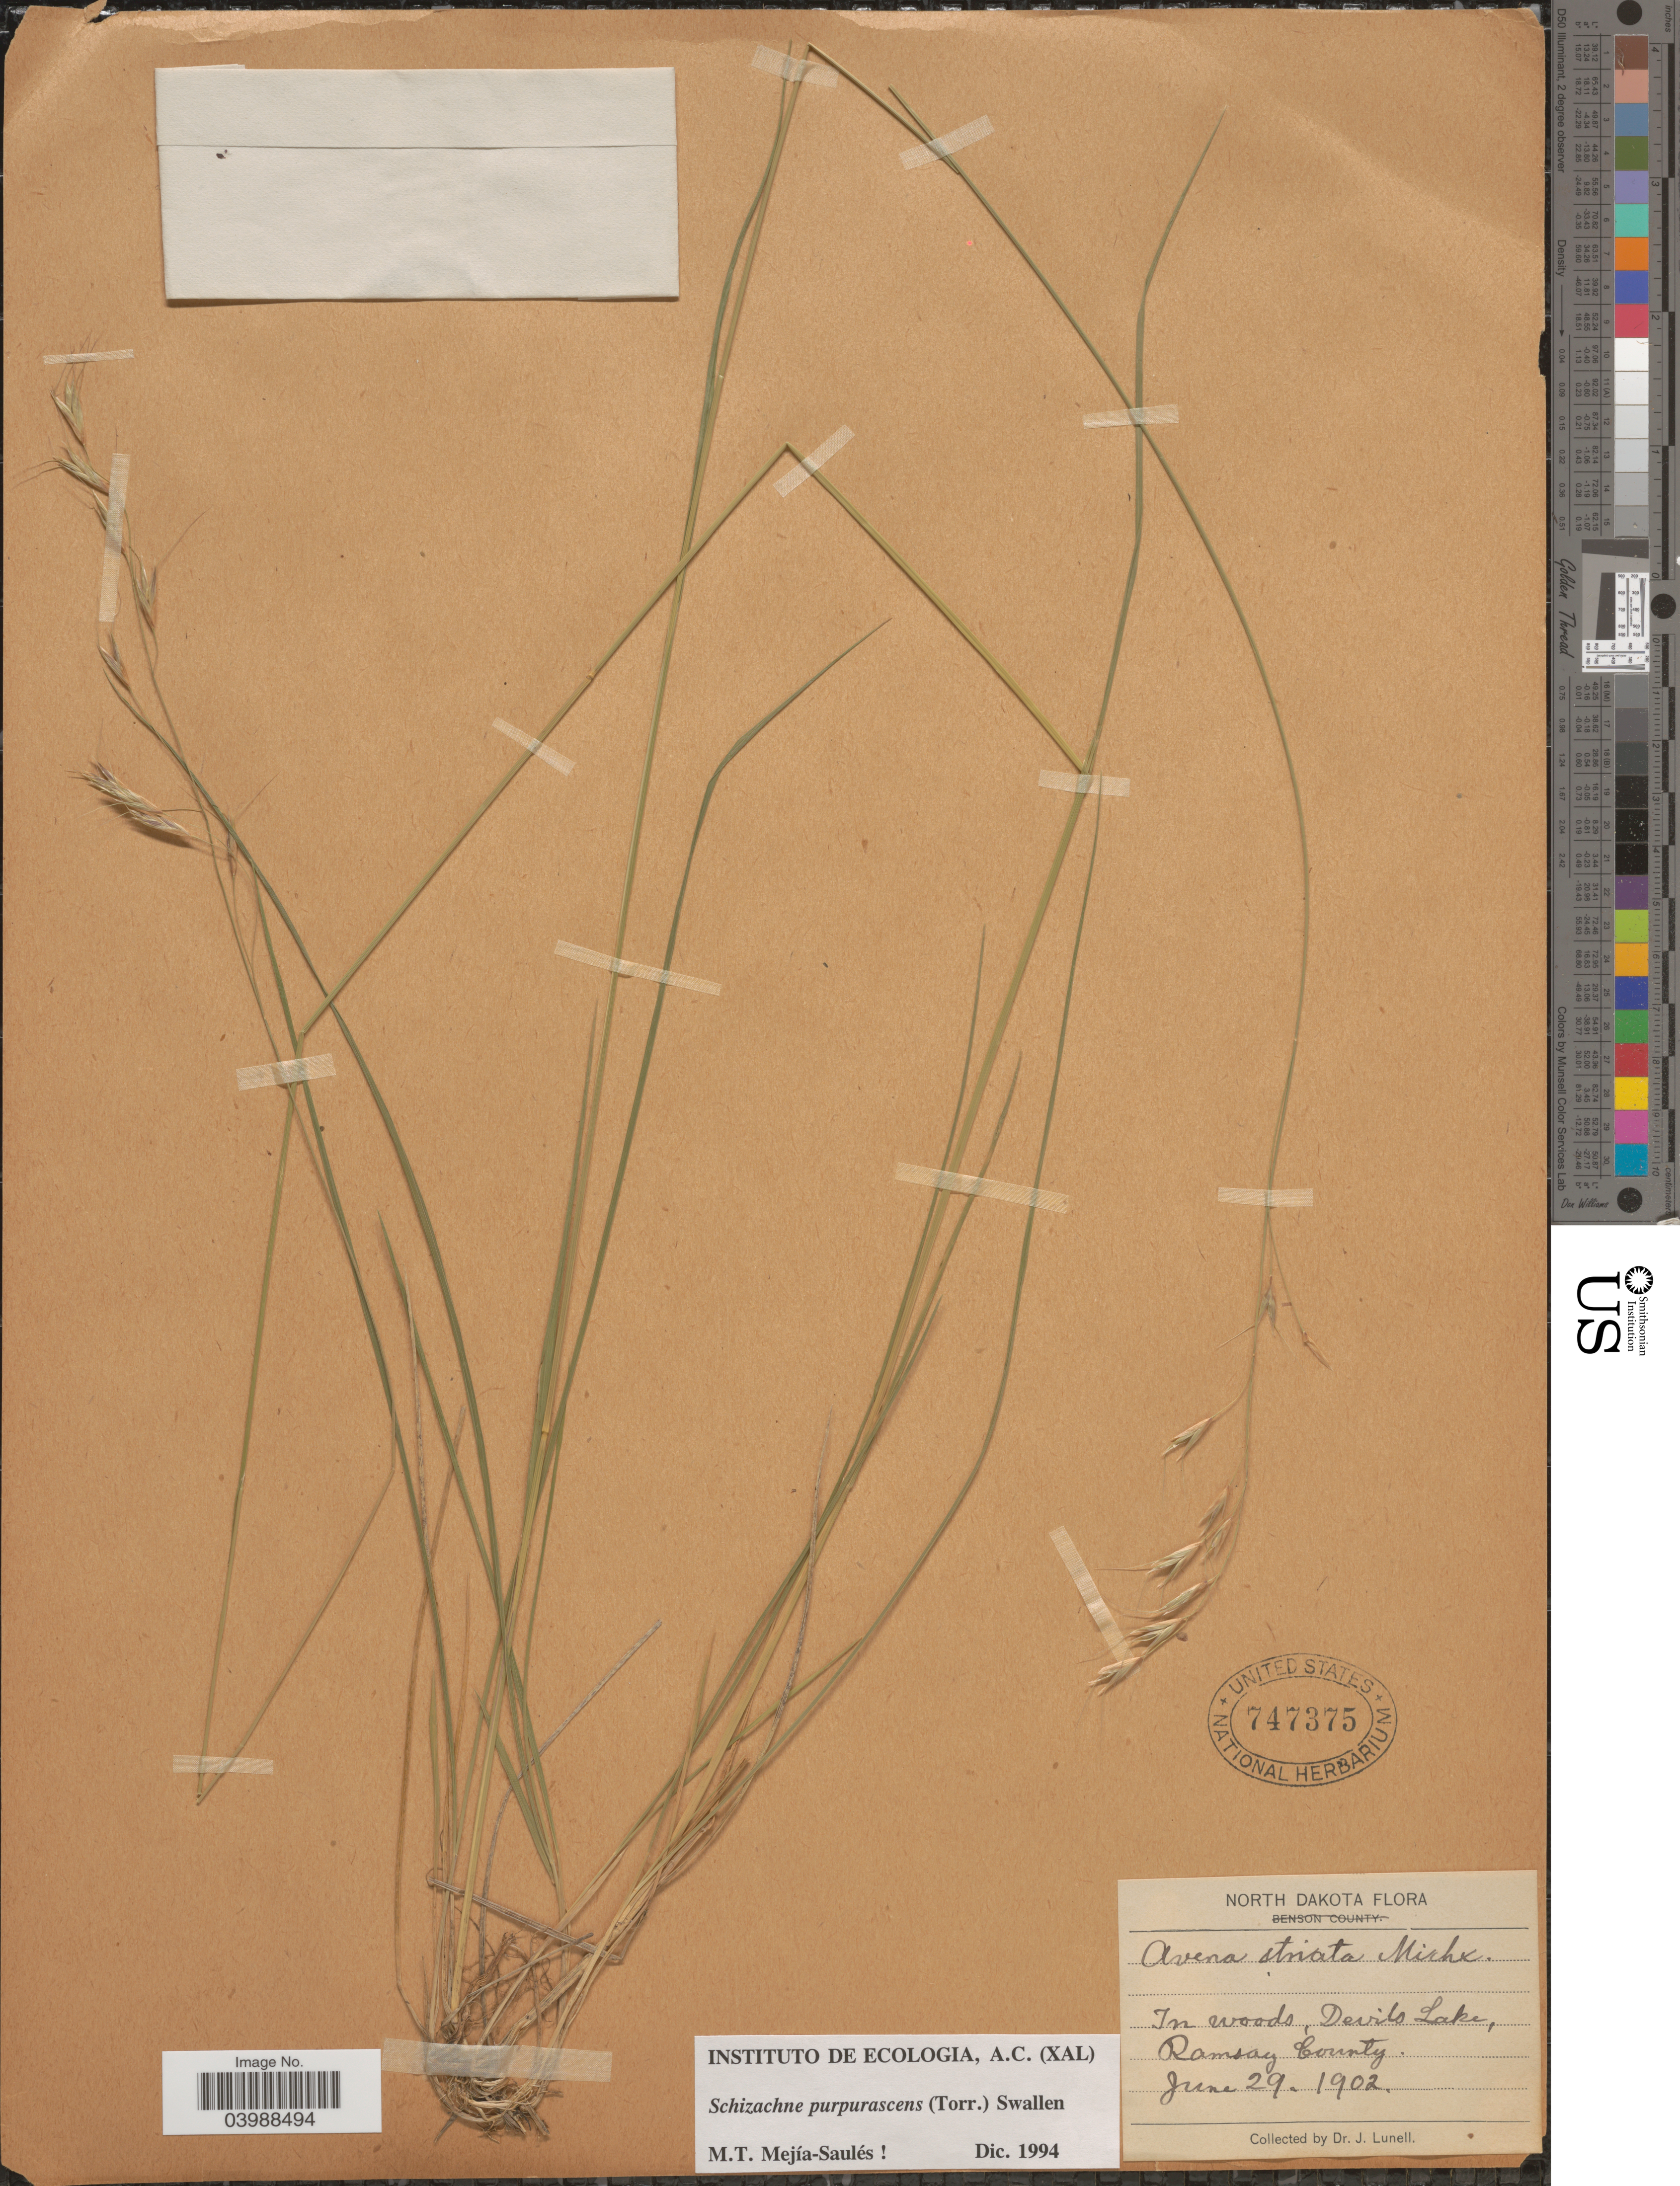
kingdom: Plantae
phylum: Tracheophyta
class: Liliopsida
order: Poales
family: Poaceae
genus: Schizachne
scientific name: Schizachne purpurascens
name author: (Torr.) Swallen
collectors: J. Lunell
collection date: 1902-06-29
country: United States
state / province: North Dakota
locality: Devils Lake, Ramsay County.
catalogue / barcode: US 747375